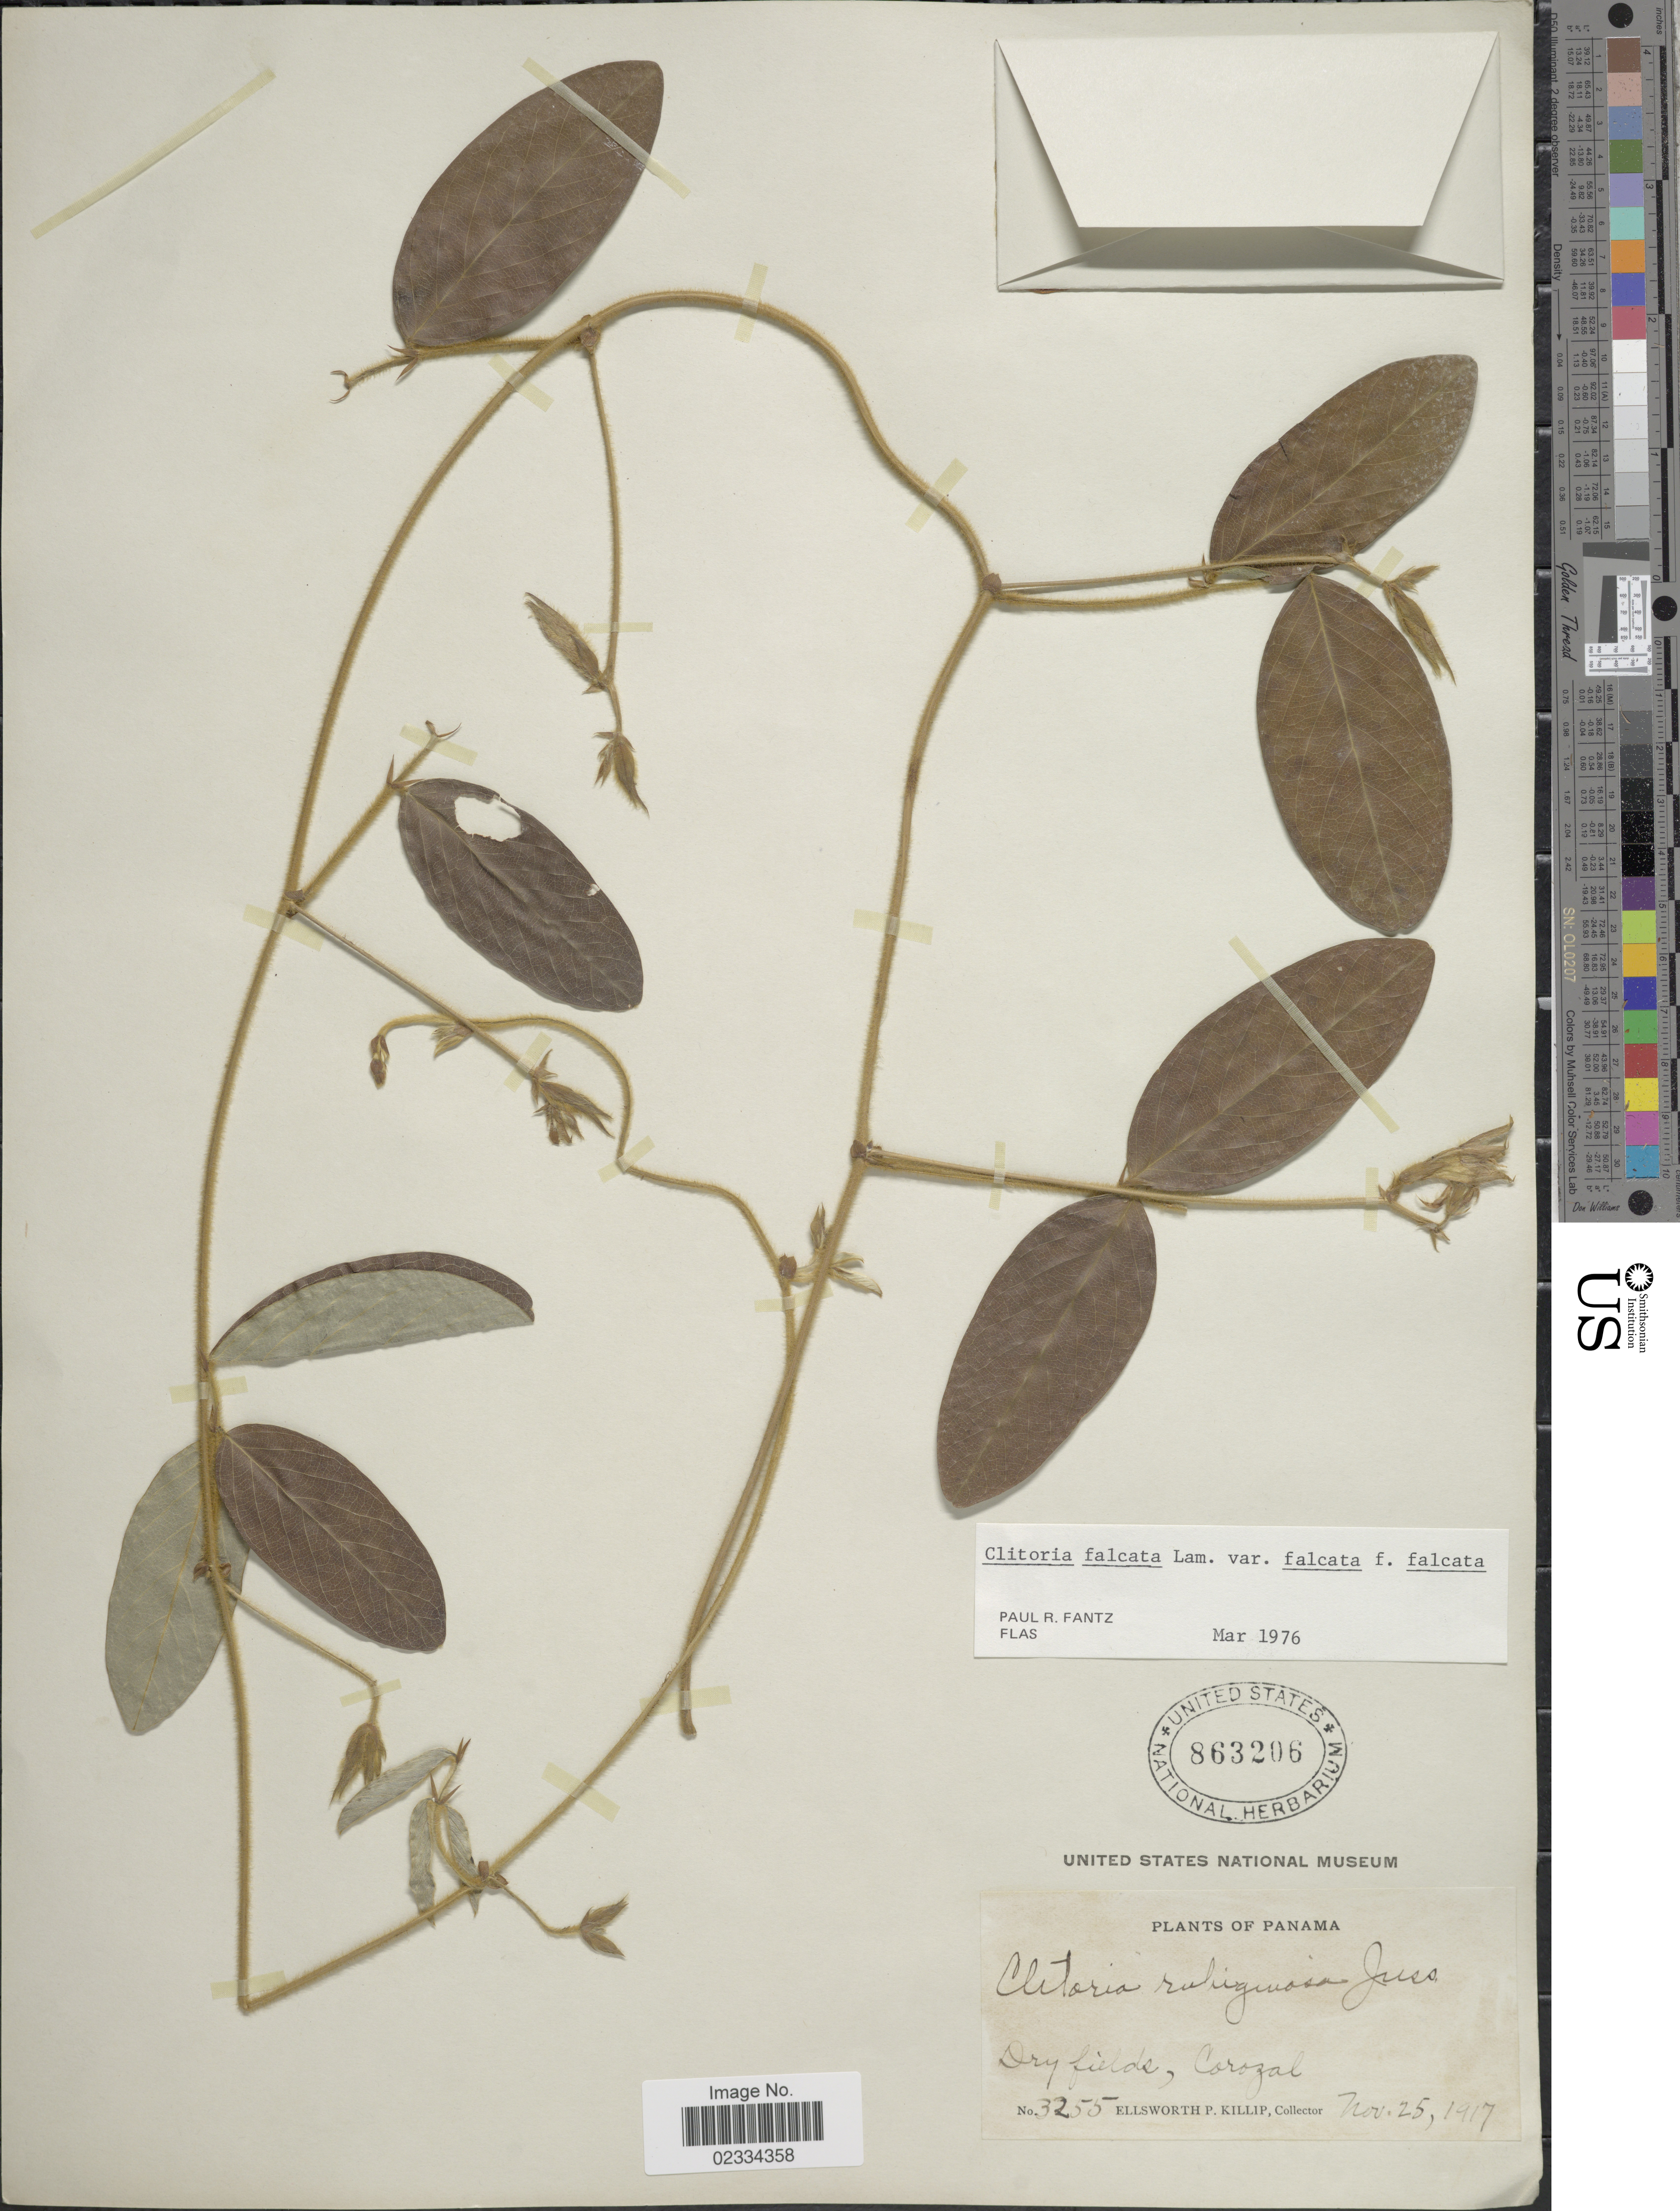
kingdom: Plantae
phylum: Tracheophyta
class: Magnoliopsida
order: Fabales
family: Fabaceae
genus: Clitoria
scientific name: Clitoria falcata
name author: Lam.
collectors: E. P. Killip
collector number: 3255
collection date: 1917-11-25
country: Panama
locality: Corozal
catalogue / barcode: US 863206